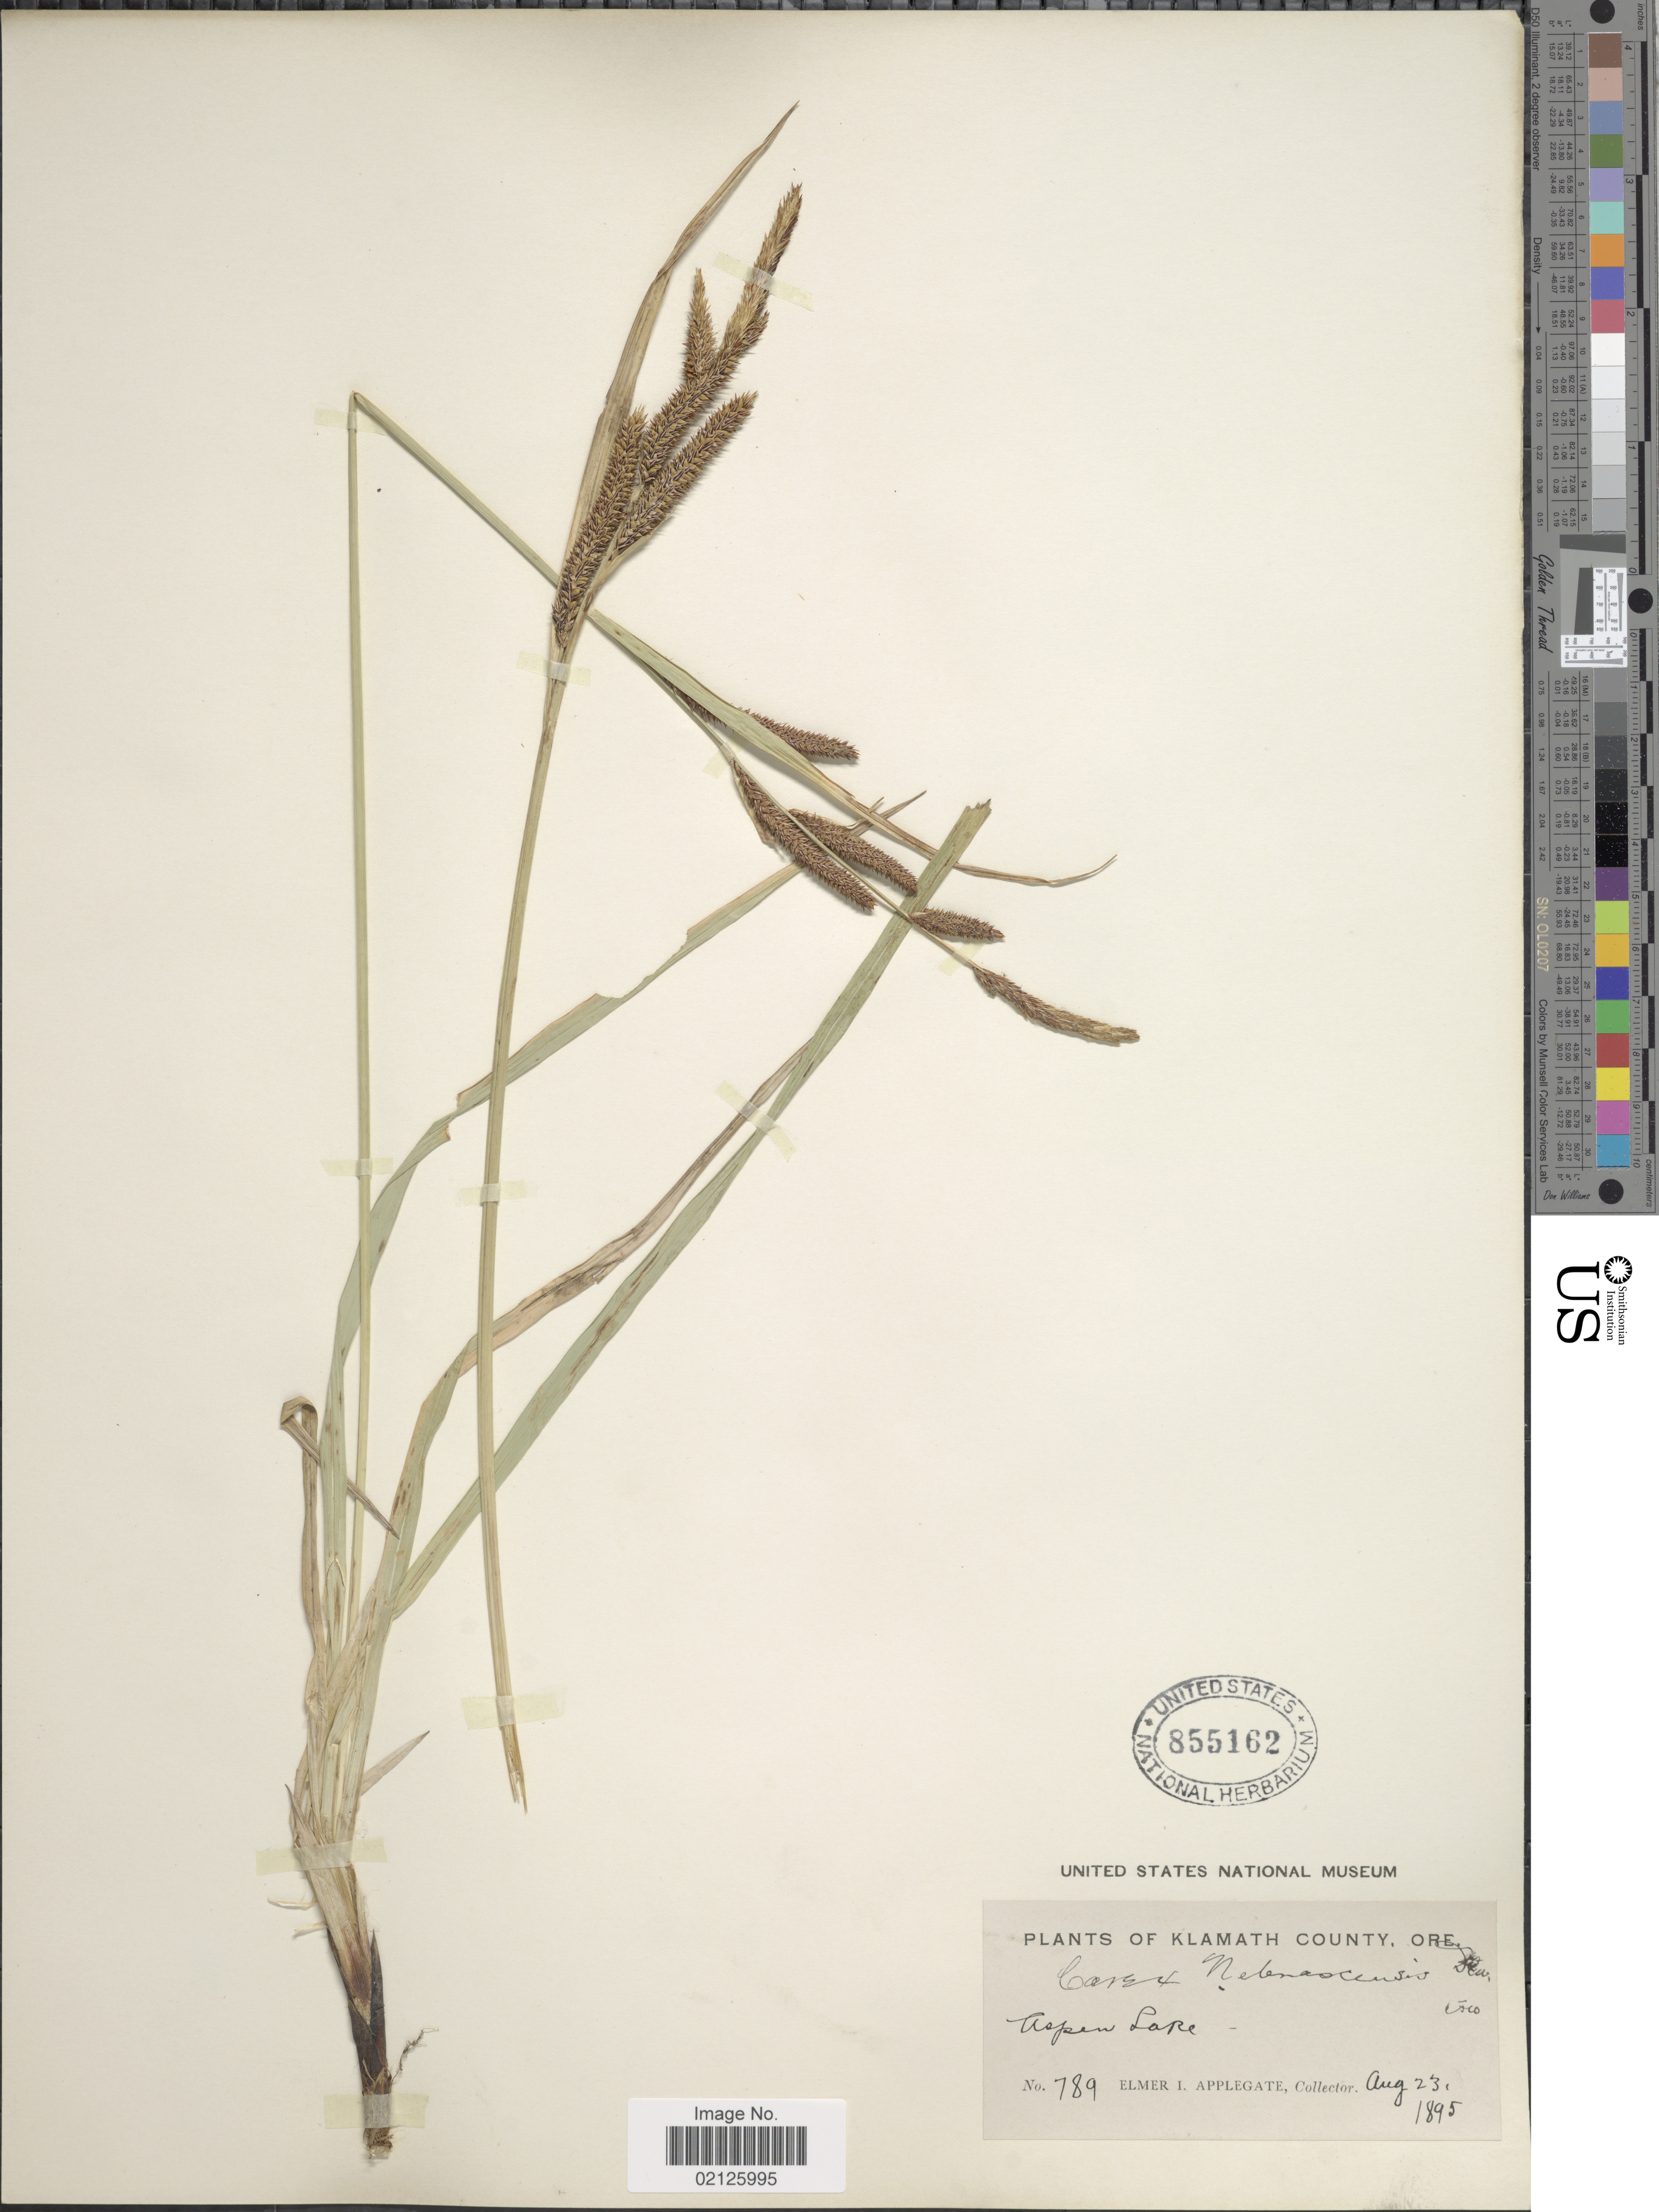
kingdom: Plantae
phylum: Tracheophyta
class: Liliopsida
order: Poales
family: Cyperaceae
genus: Carex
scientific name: Carex nebrascensis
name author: Dewey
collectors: E. I. Applegate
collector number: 789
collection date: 1895-08-23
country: United States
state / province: Oregon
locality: Klamath County, Aspen Lake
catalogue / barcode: US 855162